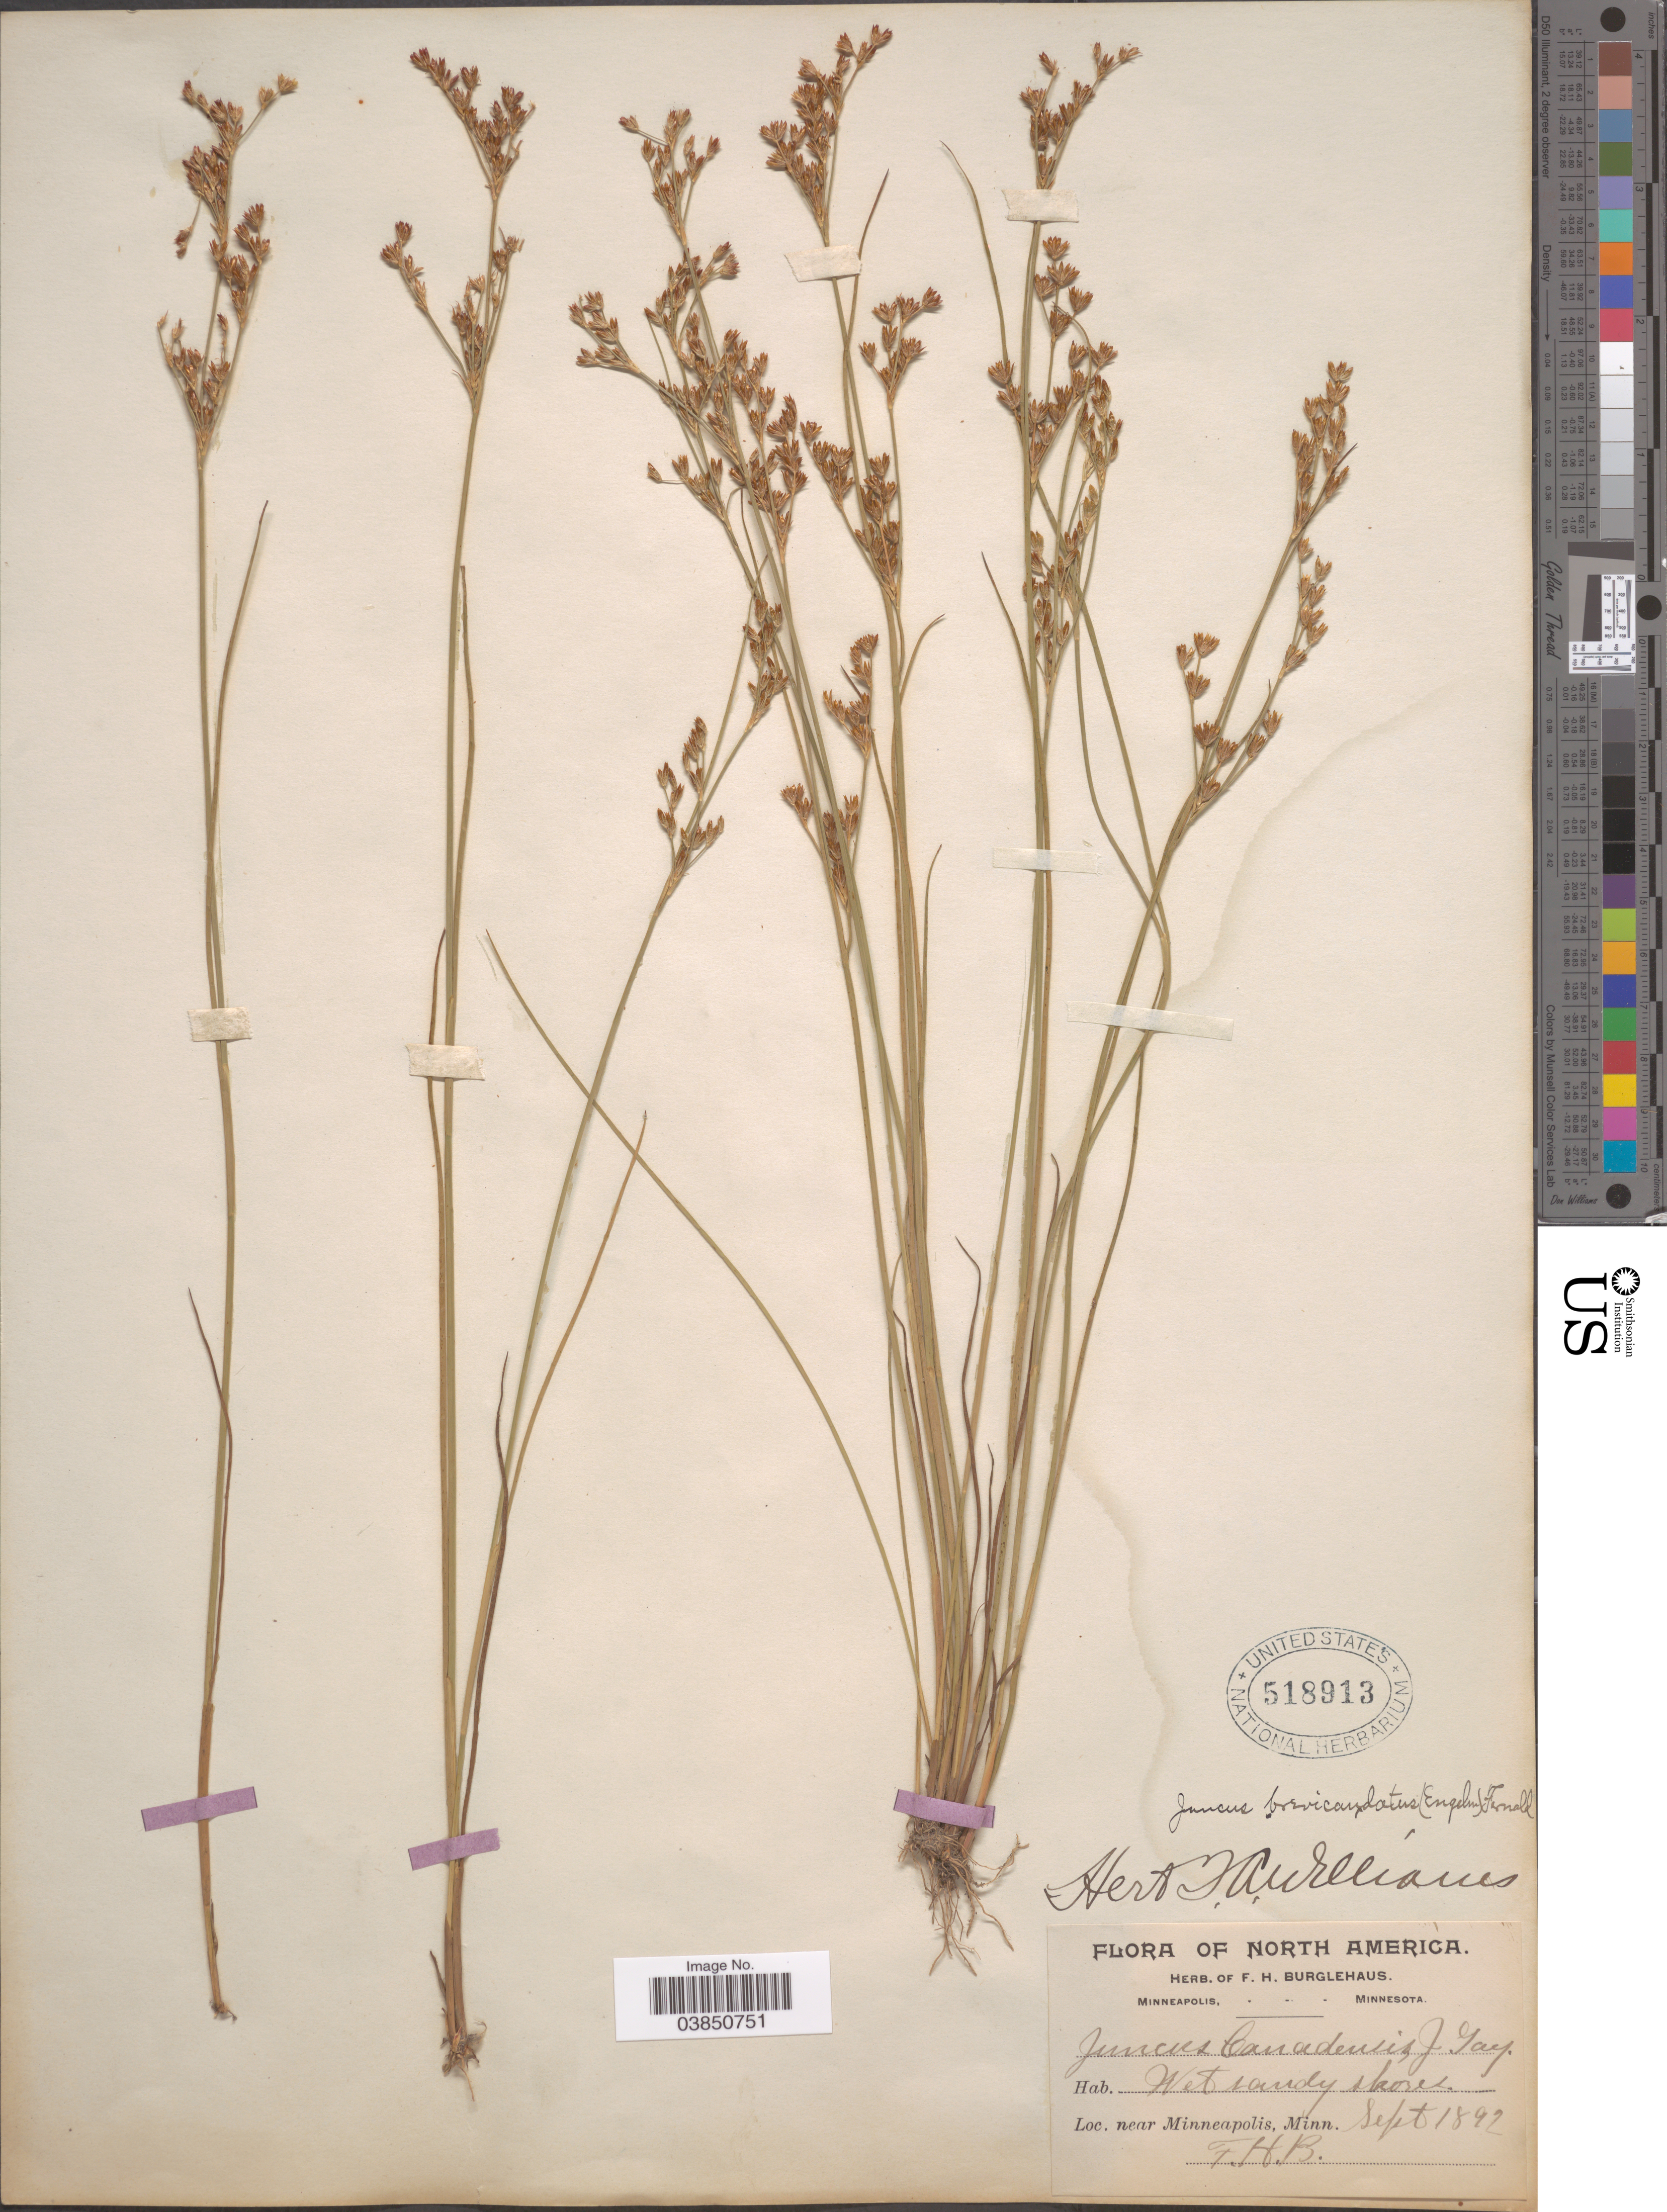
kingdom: Plantae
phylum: Tracheophyta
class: Liliopsida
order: Poales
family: Juncaceae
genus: Juncus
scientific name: Juncus brevicaudatus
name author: (Engelm.) Fernald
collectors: F. Burglehaus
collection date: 1892-09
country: United States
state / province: Minnesota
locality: Near Minneapolis.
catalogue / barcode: US 518913